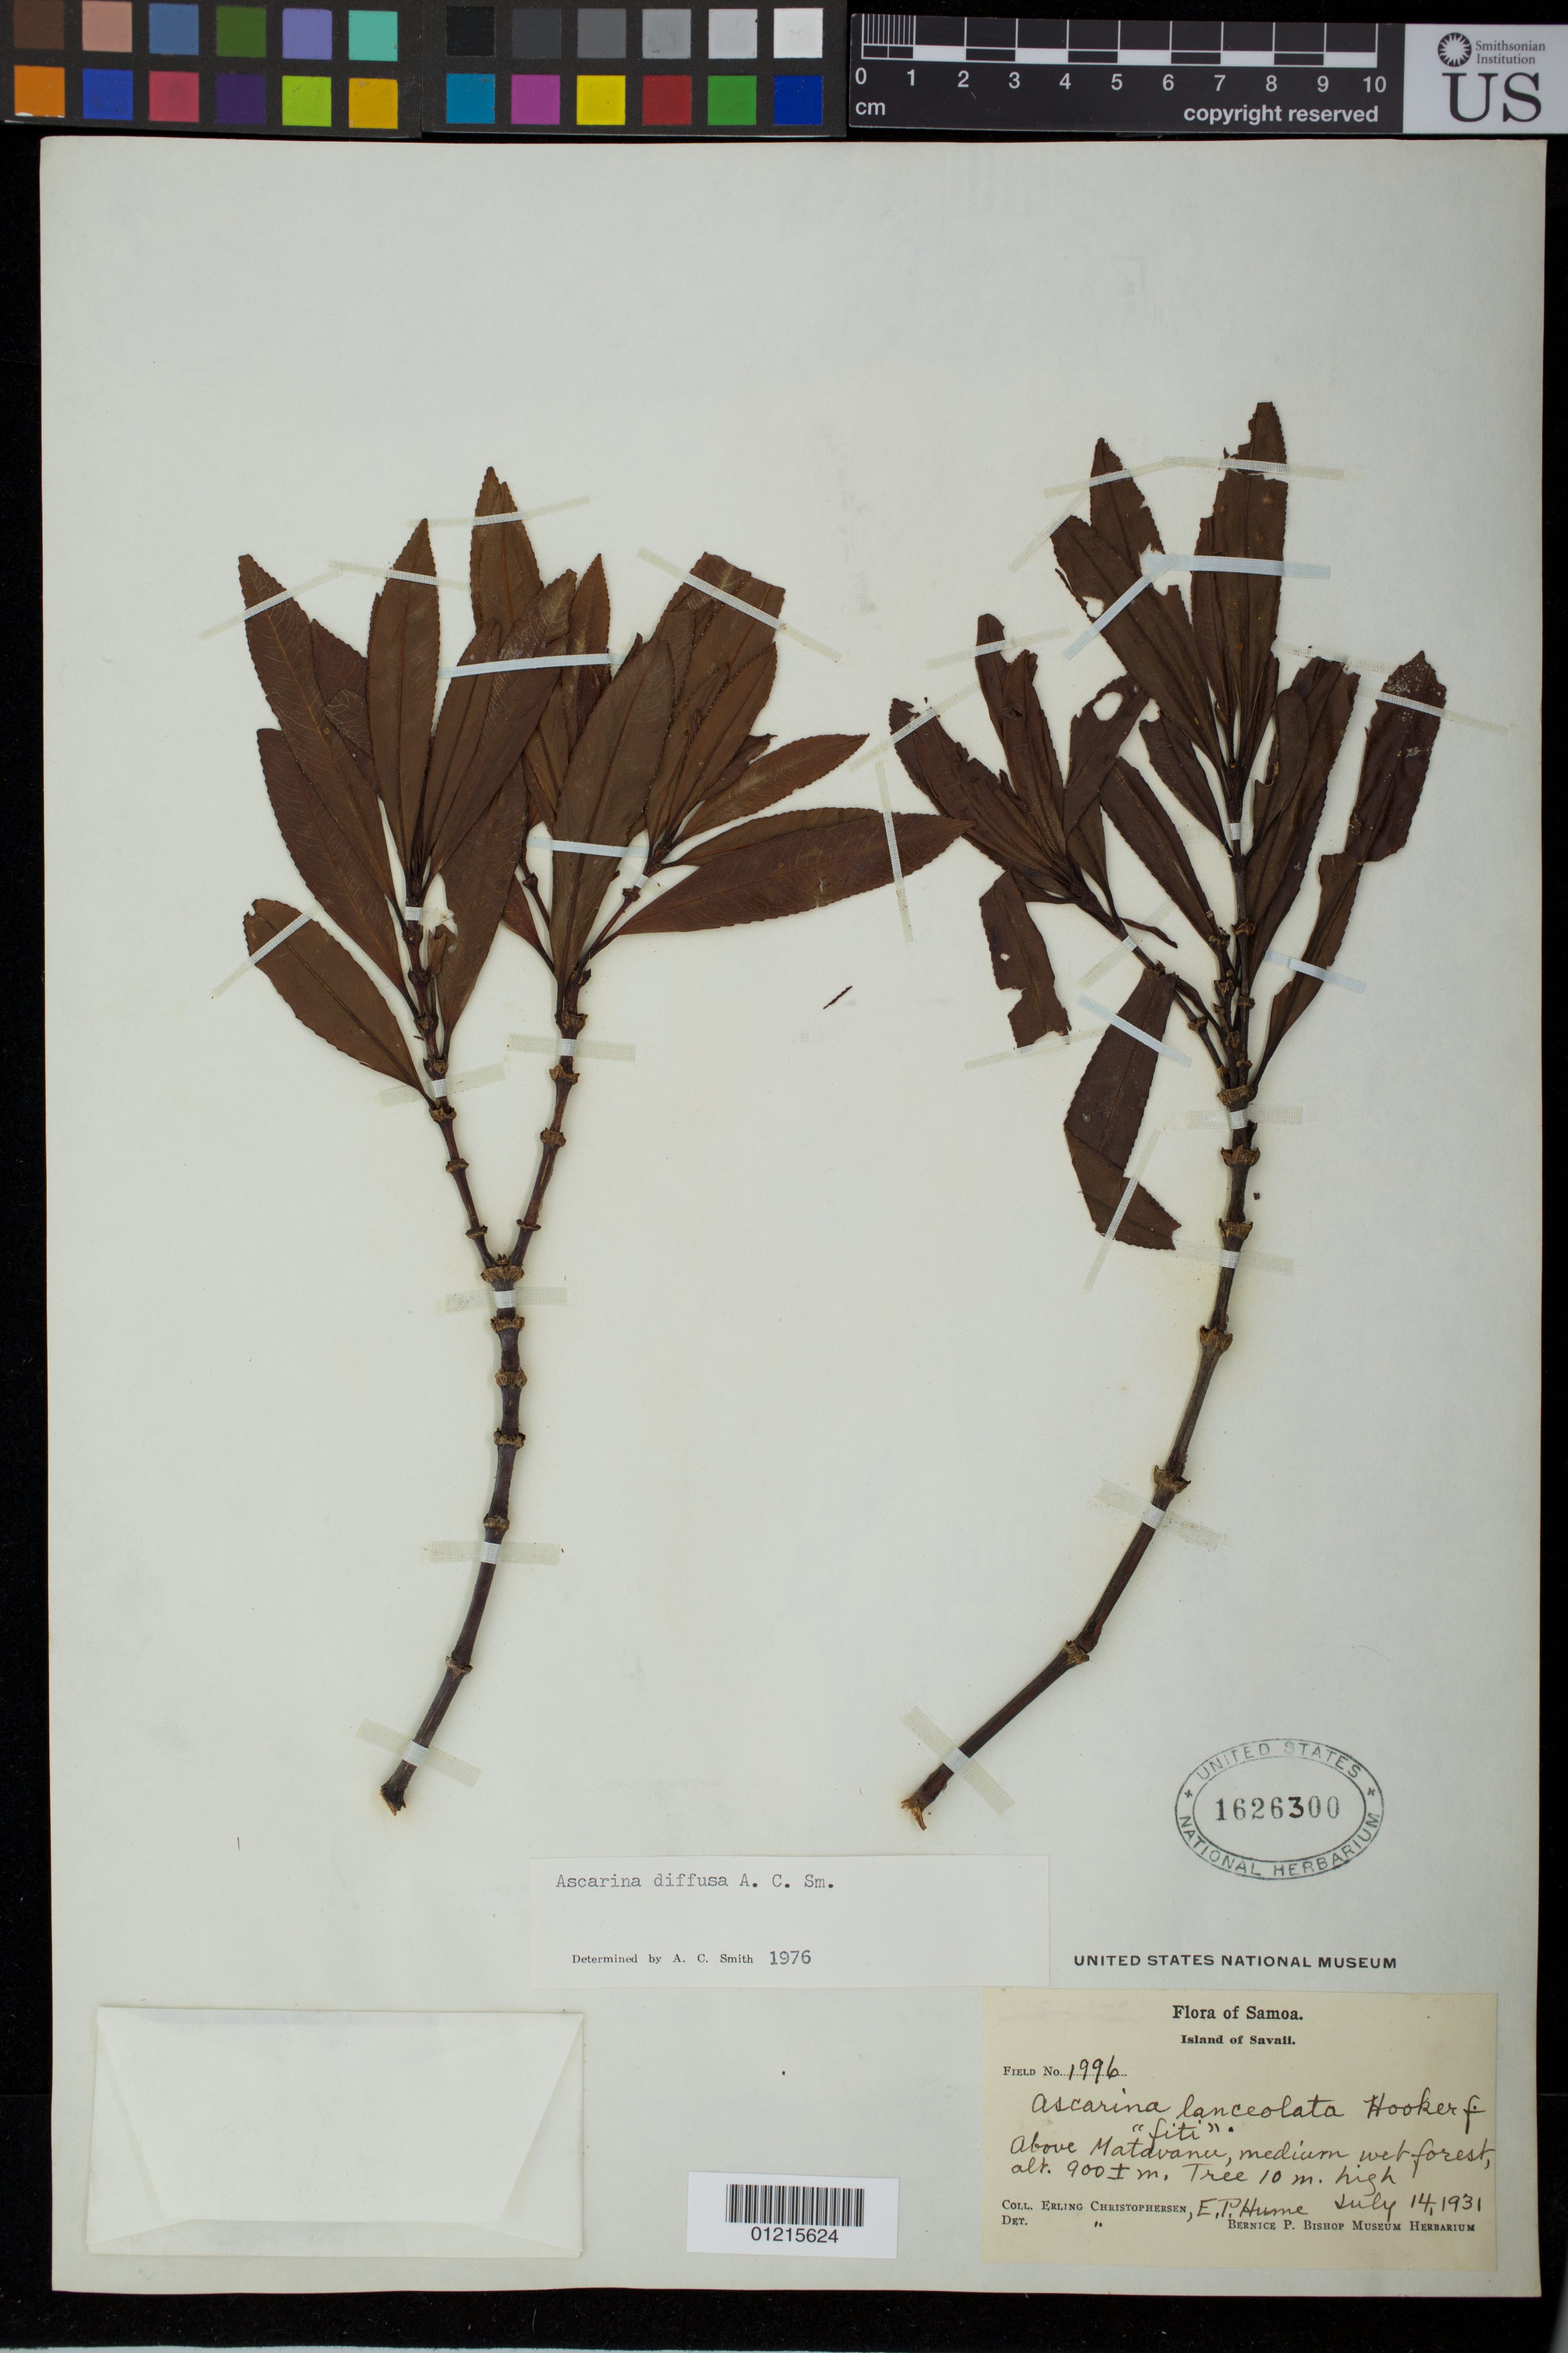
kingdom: Plantae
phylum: Tracheophyta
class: Magnoliopsida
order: Chloranthales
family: Chloranthaceae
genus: Ascarina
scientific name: Ascarina diffusa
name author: A.C. Sm.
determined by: Smith, A. C.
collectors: E. Christophersen & E. P. Hume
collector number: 1996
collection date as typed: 14 Jul 1931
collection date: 1931-07-14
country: Samoa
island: Savai'i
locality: Savaii, above Matavanu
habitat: Medium wet forest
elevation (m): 900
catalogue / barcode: US 1626300